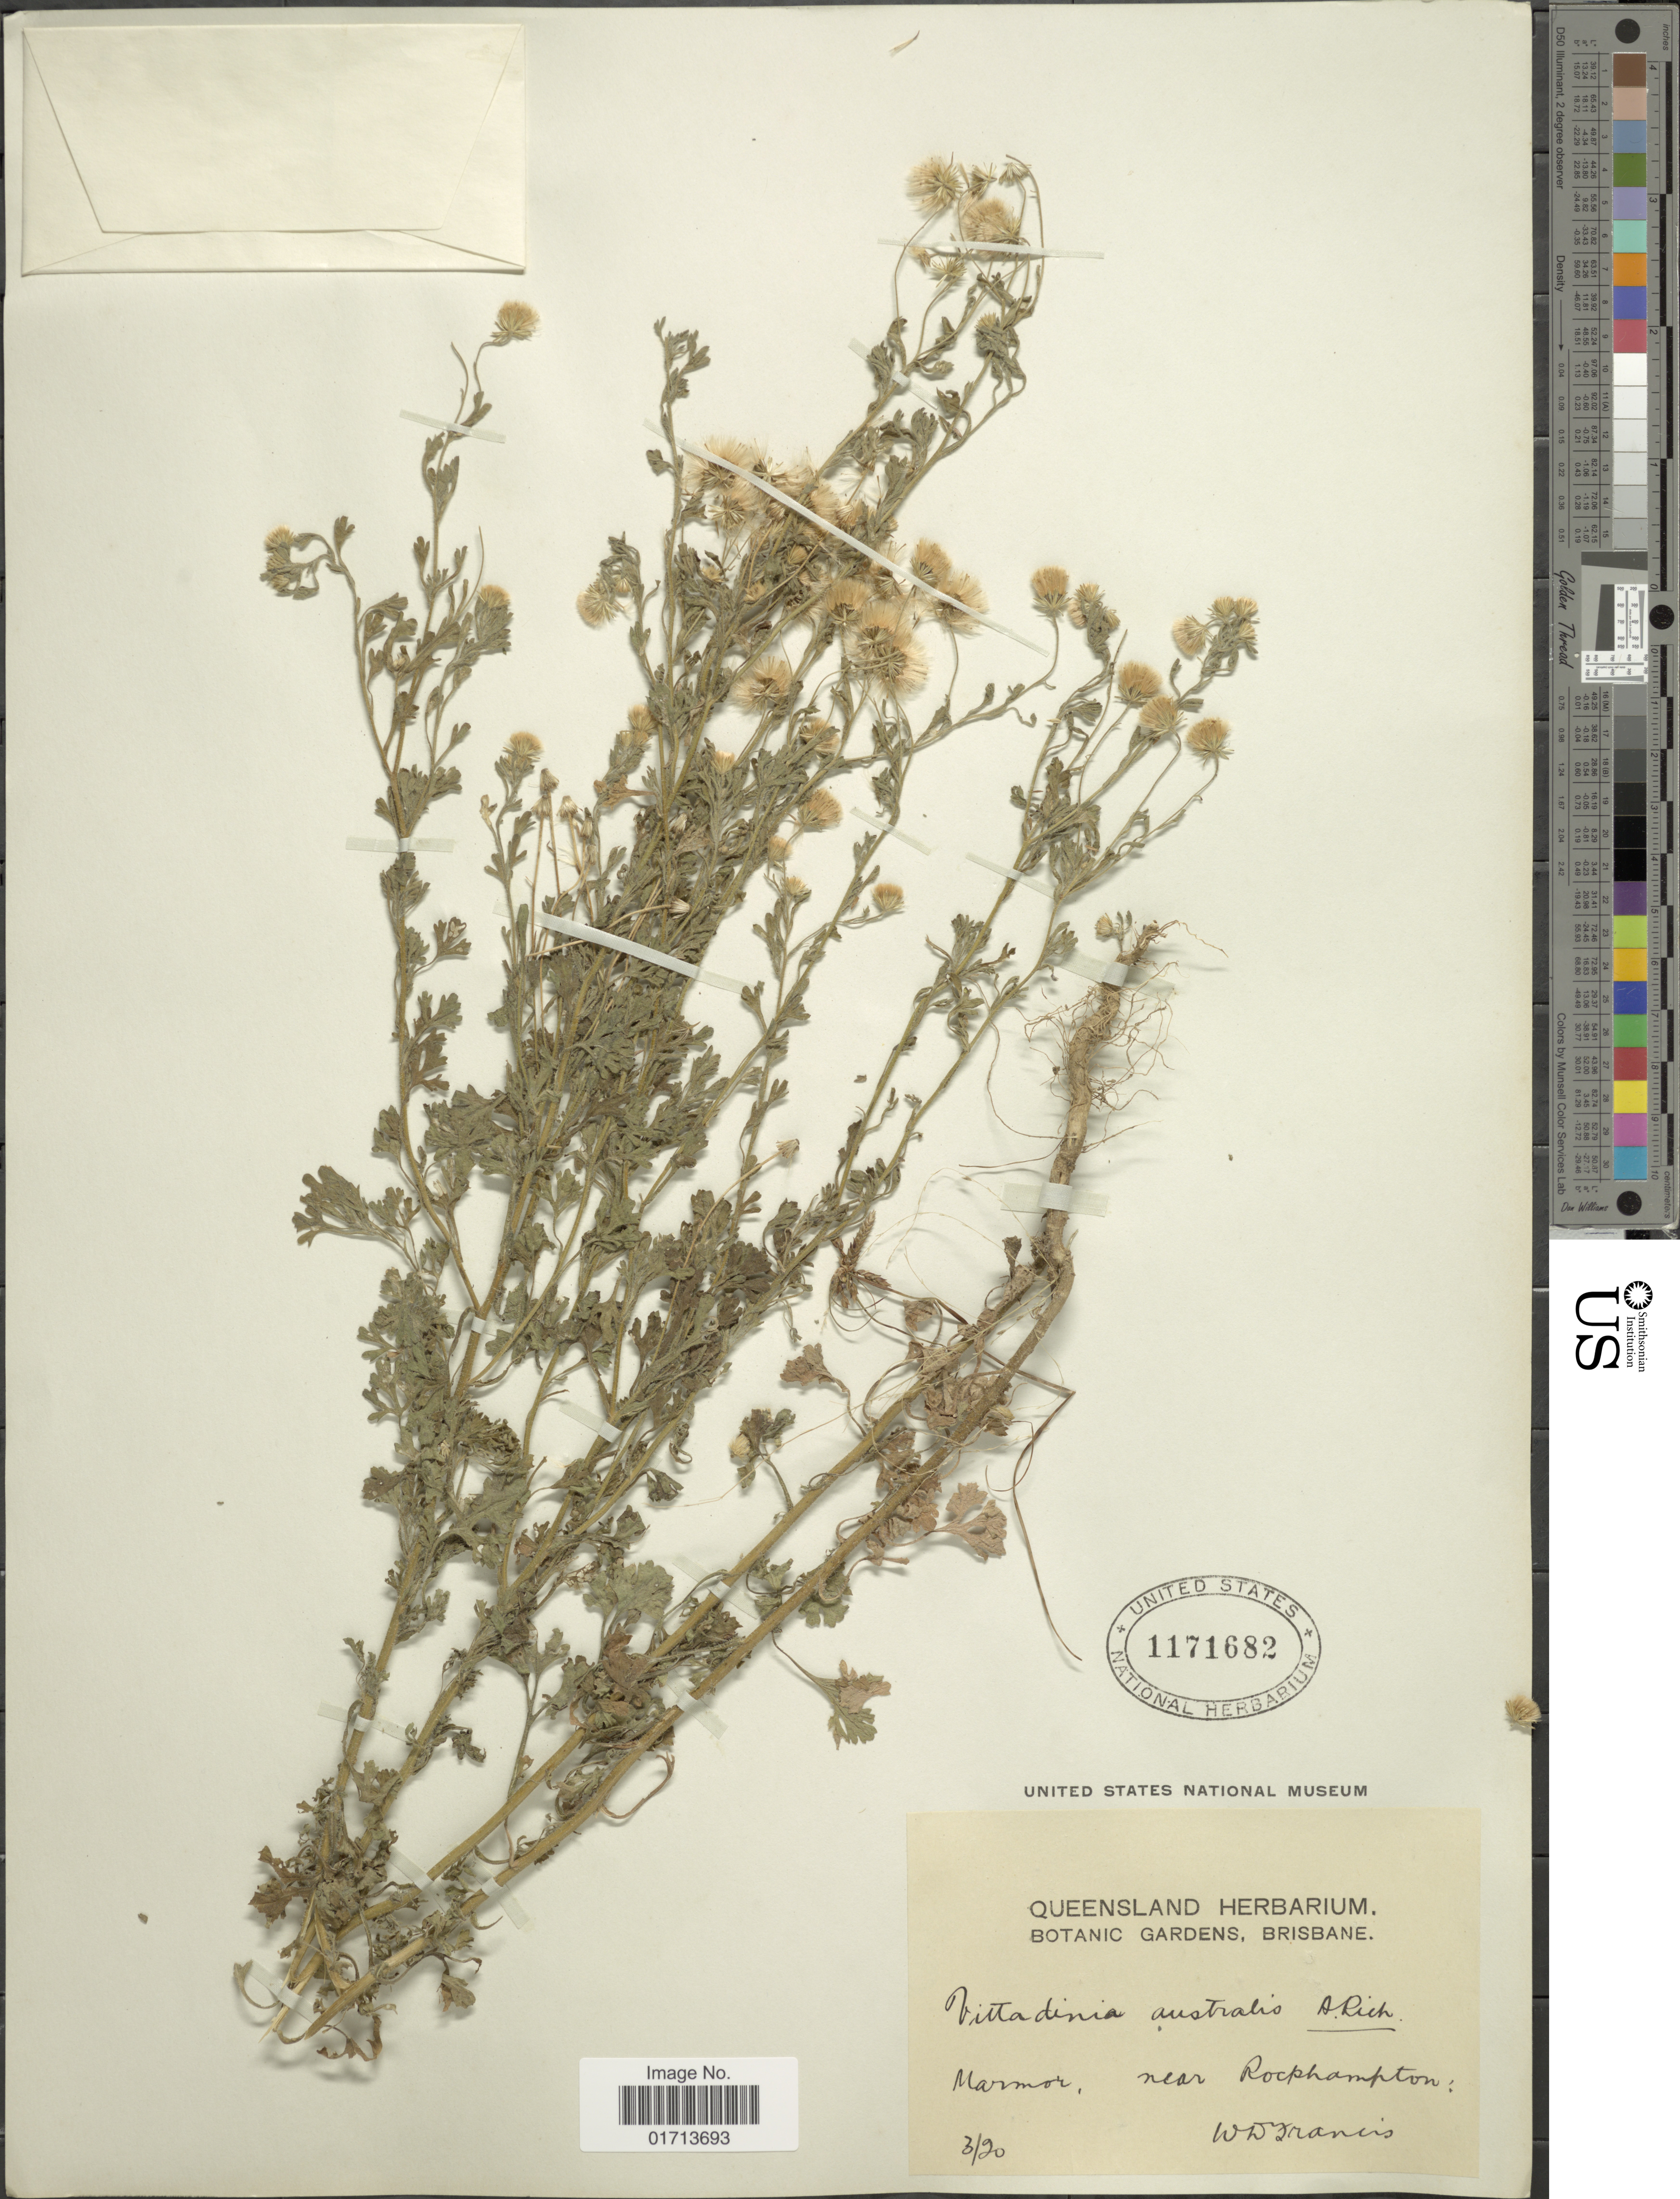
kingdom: Plantae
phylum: Tracheophyta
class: Magnoliopsida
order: Asterales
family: Asteraceae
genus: Vittadinia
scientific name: Vittadinia australis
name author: A. Rich.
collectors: W. Francis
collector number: s,n.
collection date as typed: Transcribed d/m/y: /3/20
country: Australia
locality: Marmor, near Rockhampton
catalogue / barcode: US 1171682